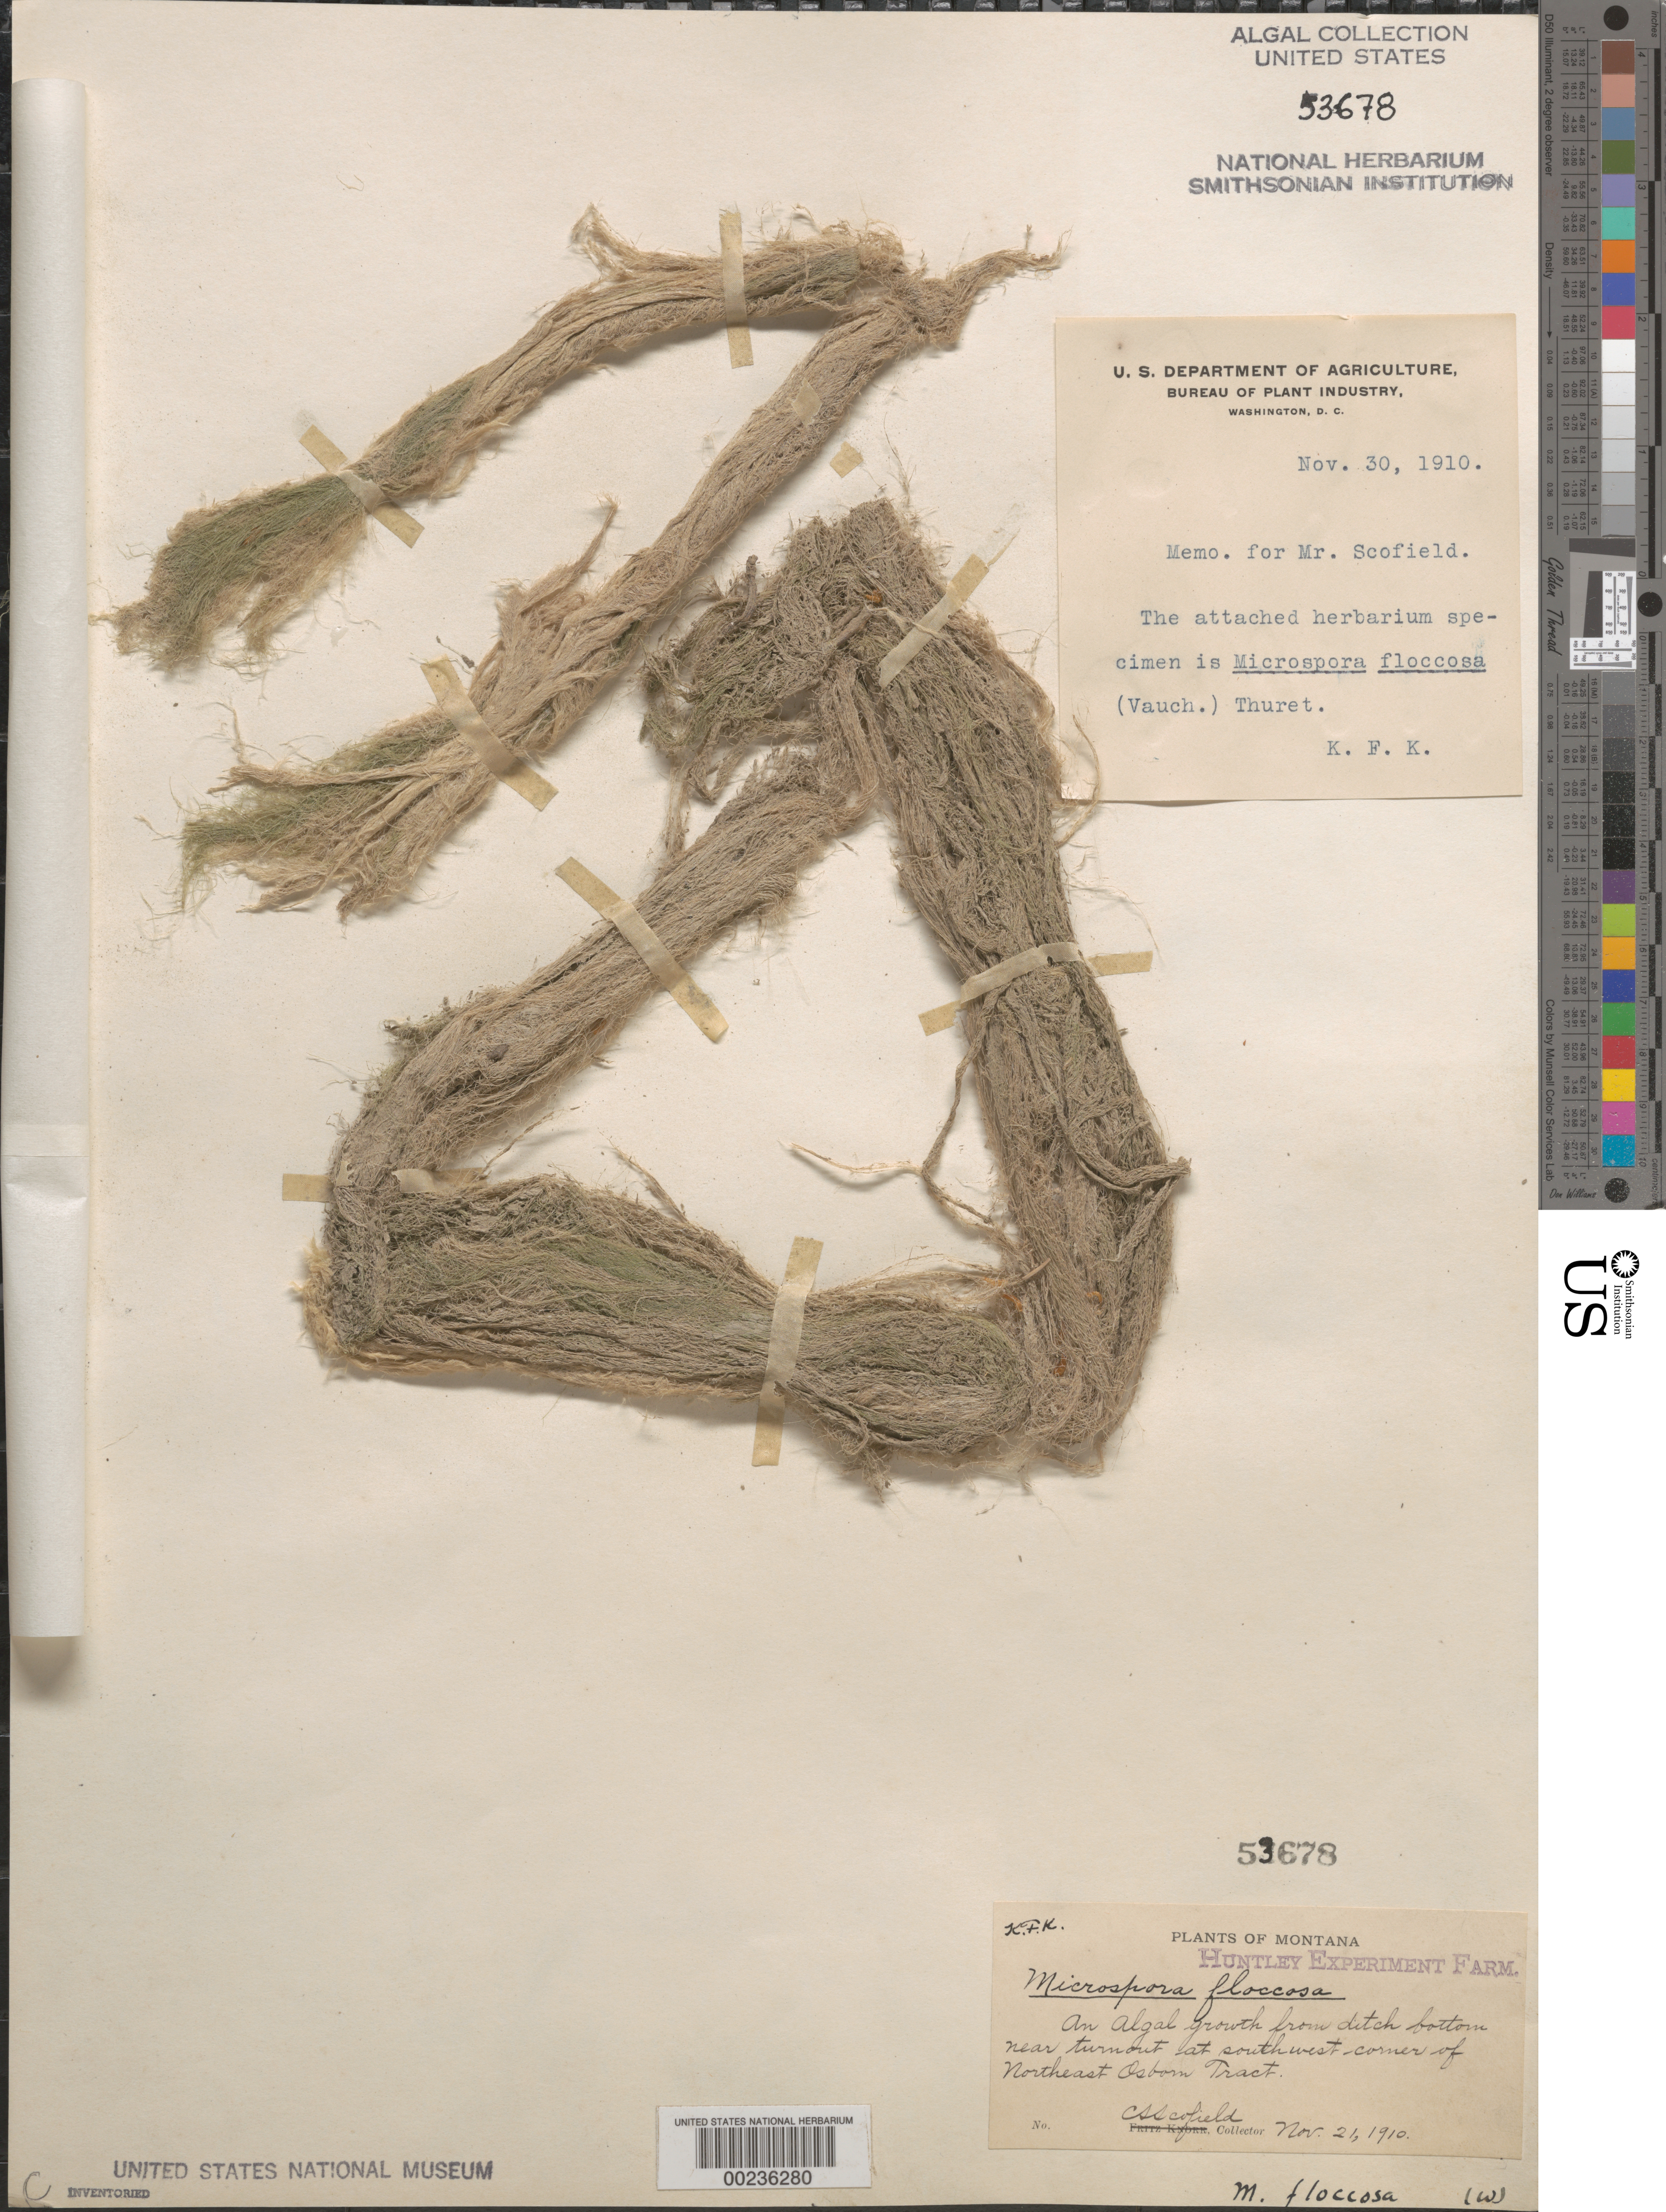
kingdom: Plantae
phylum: Chlorophyta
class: Chlorophyceae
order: Sphaeropleales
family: Microsporaceae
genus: Microspora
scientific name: Microspora floccosa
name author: (Vauch.) Thur.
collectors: C. Schofield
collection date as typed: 21 Nov 1910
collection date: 1910-11-21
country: United States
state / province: Montana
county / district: Yellowstone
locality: Huntley Experiment Farm, northeast Osborn Tract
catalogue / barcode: US 53678